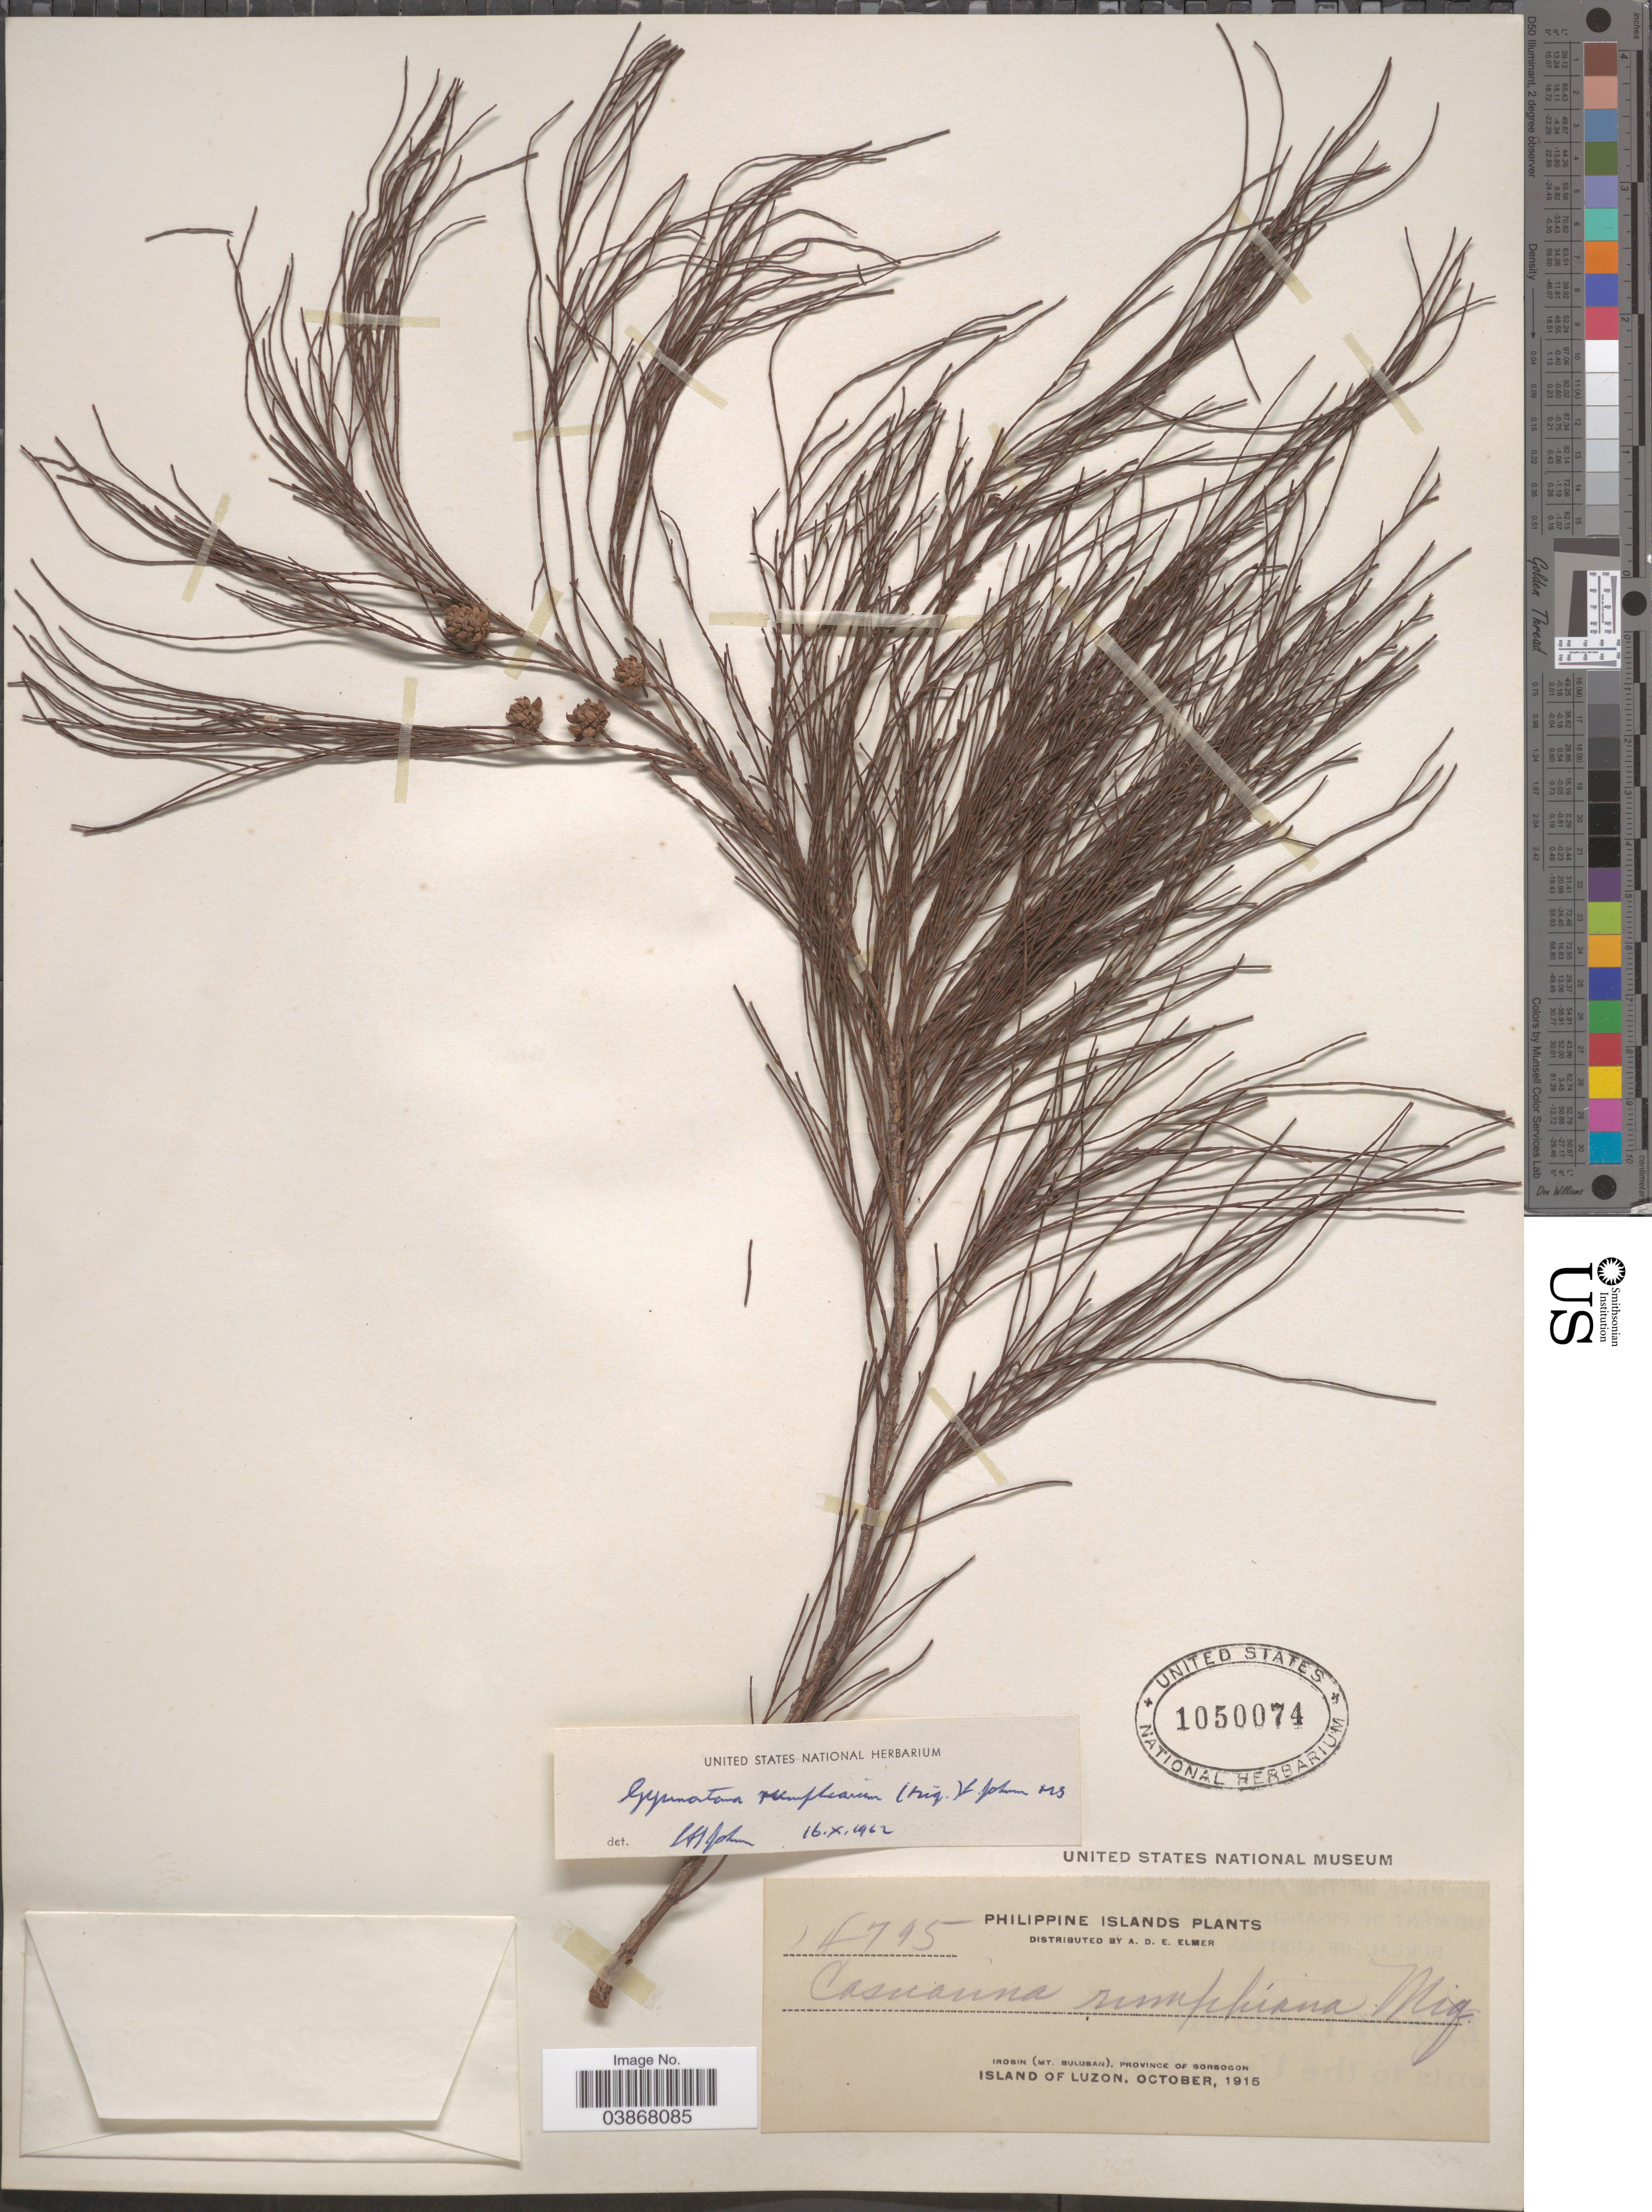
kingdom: Plantae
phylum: Tracheophyta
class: Magnoliopsida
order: Fagales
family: Casuarinaceae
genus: Gymnostoma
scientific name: Gymnostoma rumphianum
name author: (Miq.) L.A.S. Johnson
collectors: A. D. E. Elmer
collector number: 14795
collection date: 1915-10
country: Philippines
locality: Philippine Islands. Irosin (Mt. Bulusan), Province of Sorsogon. Island of Luzon.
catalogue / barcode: US 1050074